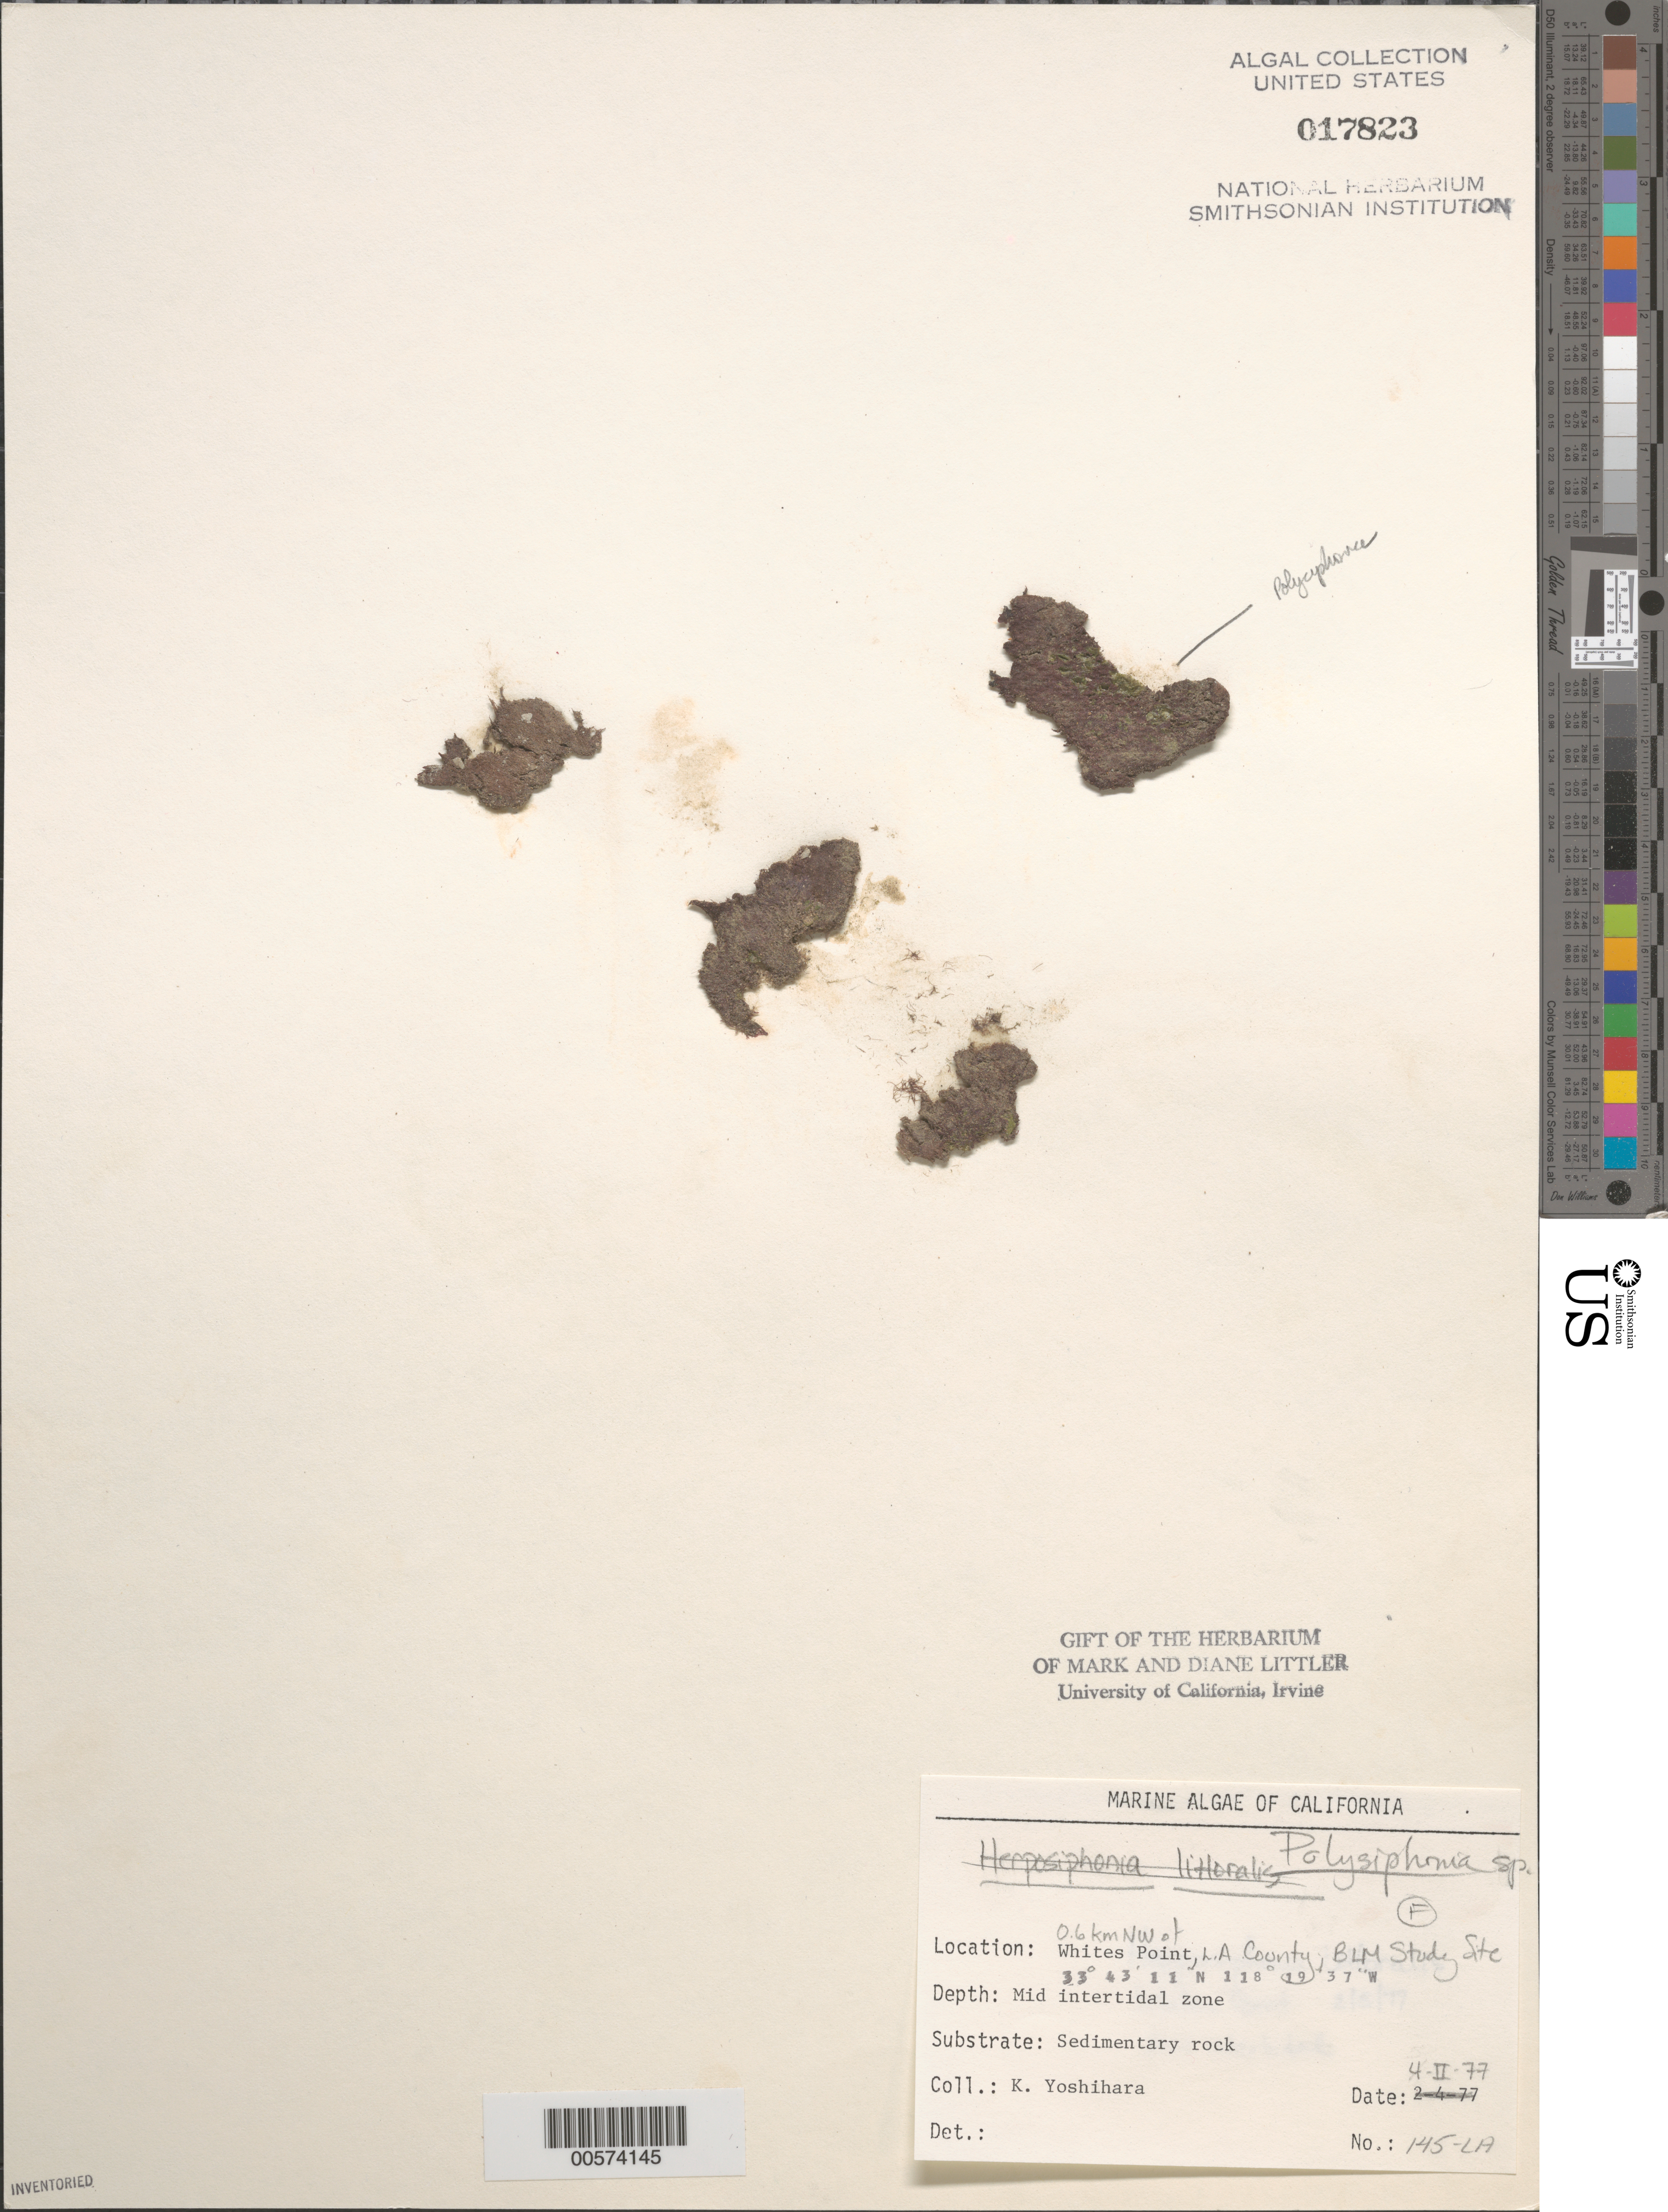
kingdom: Plantae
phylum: Rhodophyta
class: Florideophyceae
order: Ceramiales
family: Rhodomelaceae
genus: Polysiphonia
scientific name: Polysiphonia sp.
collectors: K. Yoshihara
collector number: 145-la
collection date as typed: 04 Feb 1977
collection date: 1977-02-04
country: United States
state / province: California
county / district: Los Angeles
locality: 0.6 km northwest of Whites Point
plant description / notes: BLM-SOCALBIGHT Rocky Intertidal Survey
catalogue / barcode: US 17823